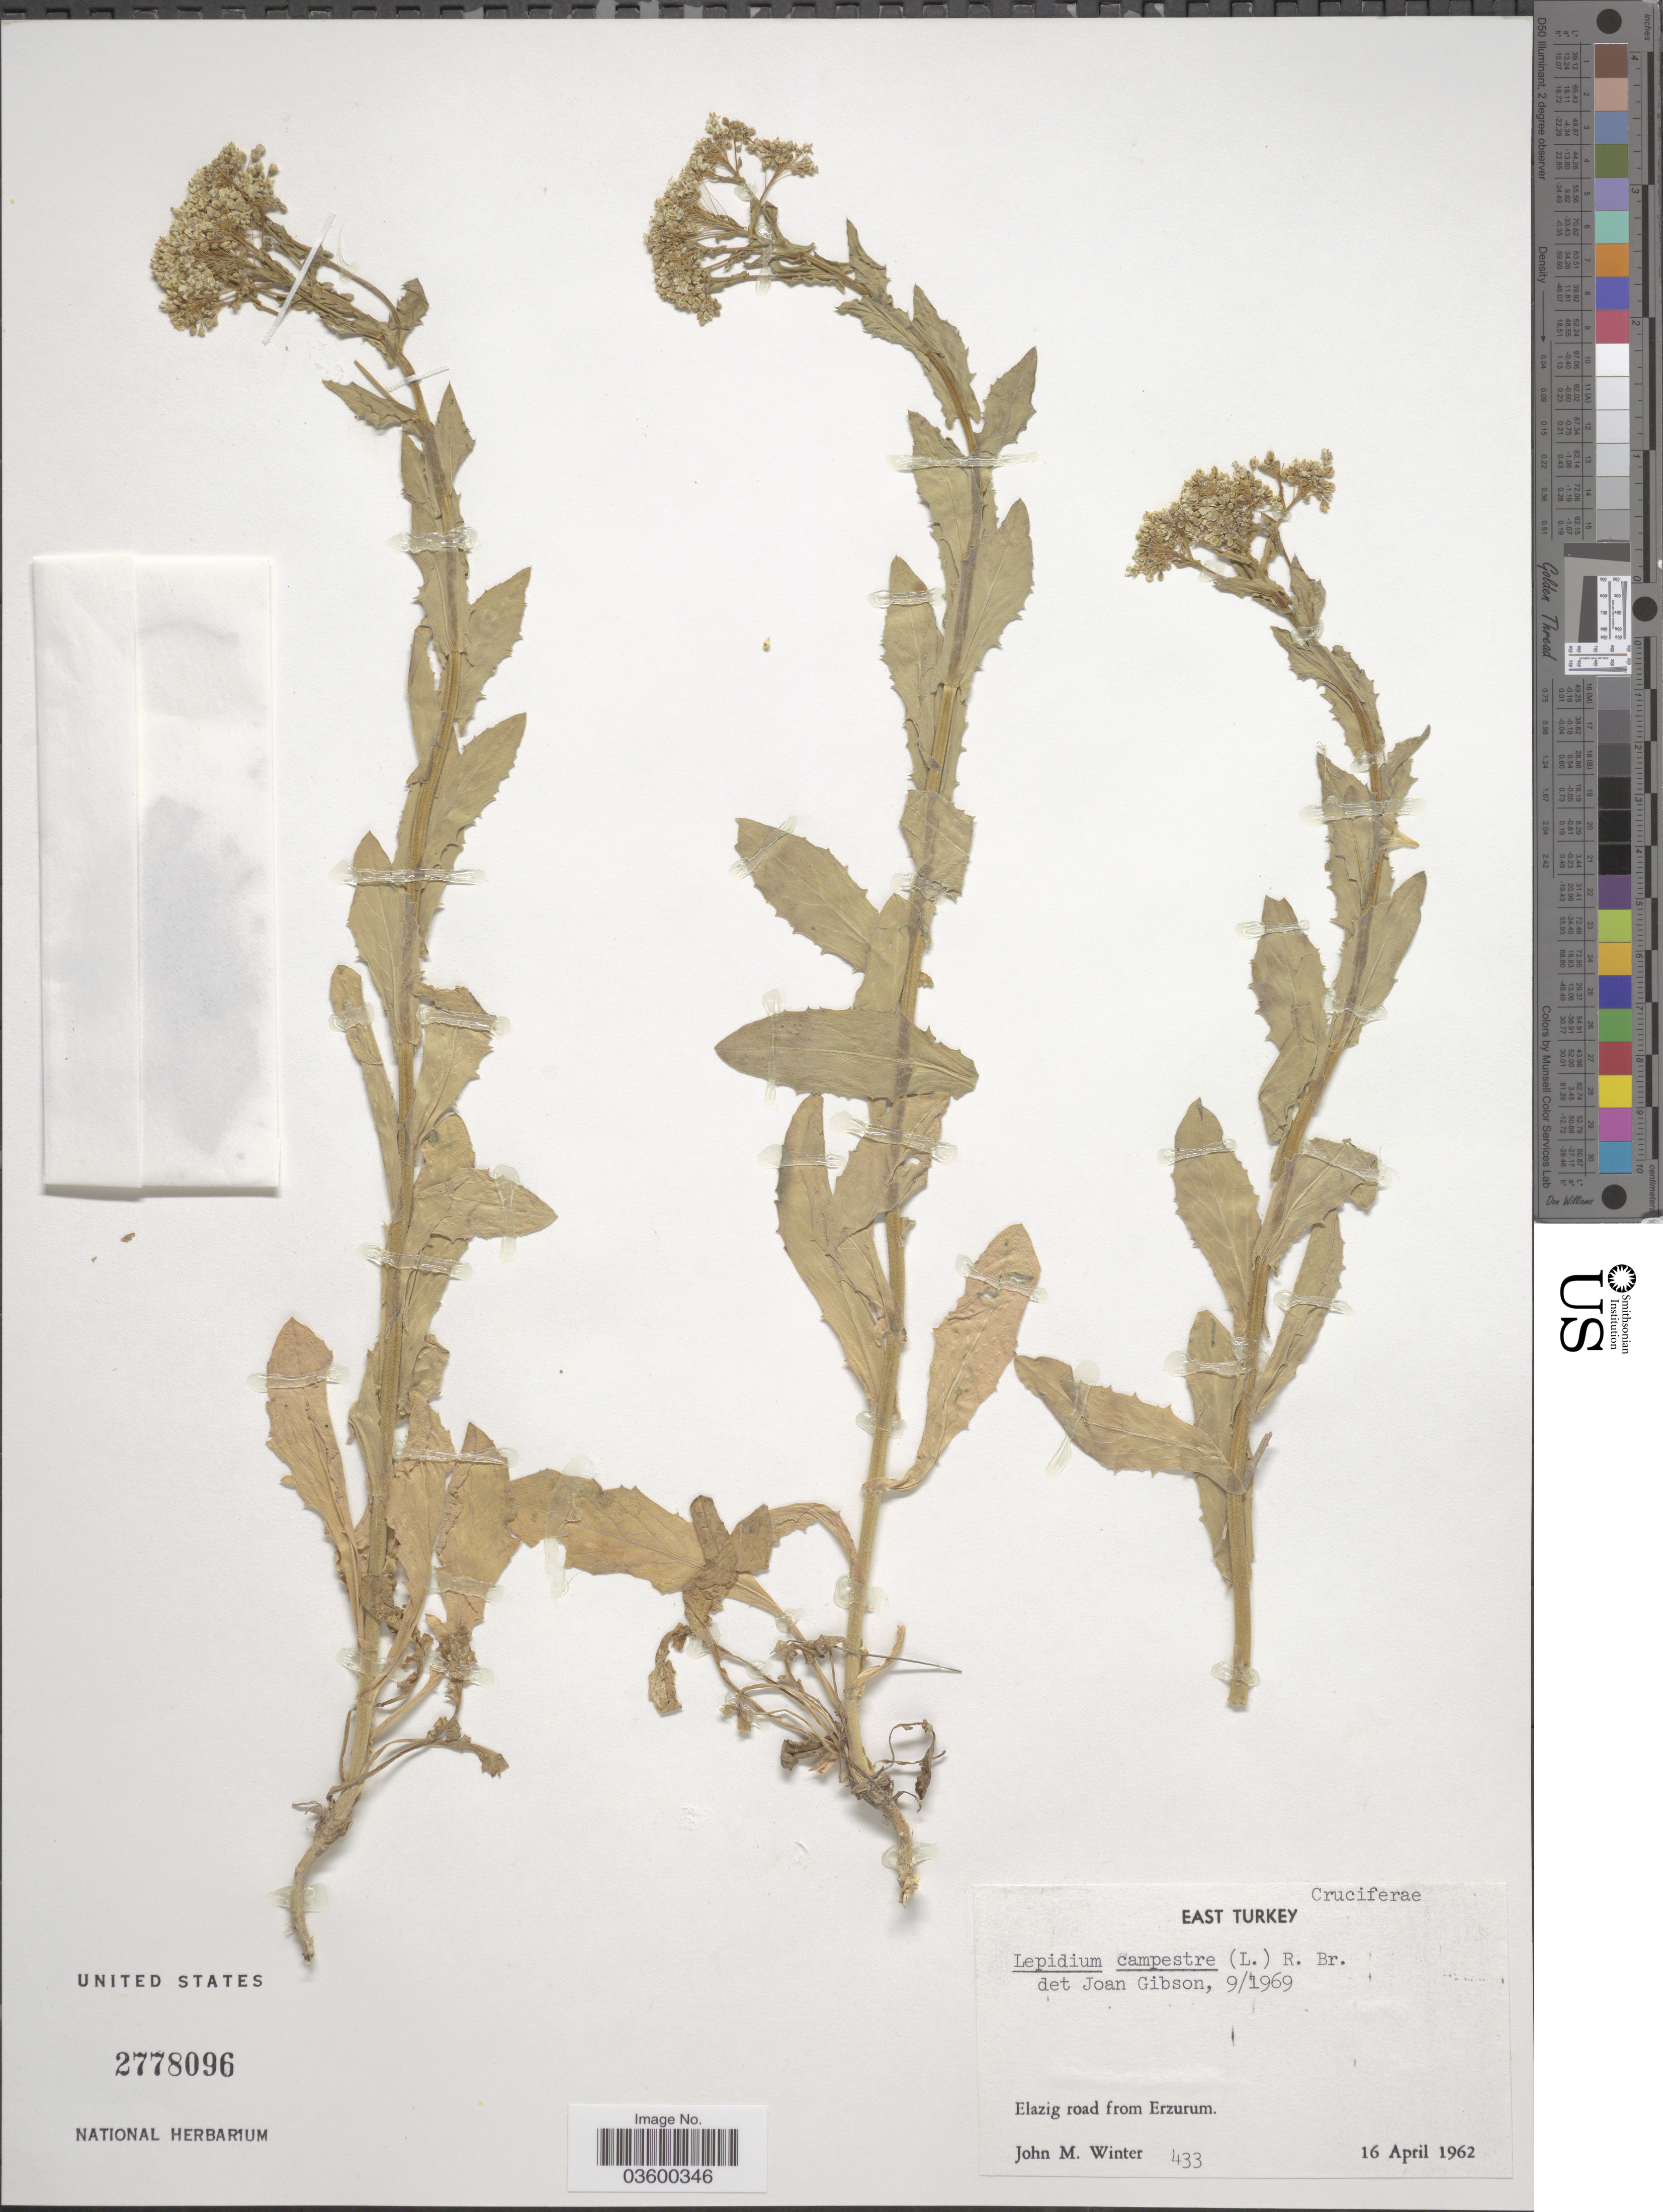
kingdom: Plantae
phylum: Tracheophyta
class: Magnoliopsida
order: Brassicales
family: Brassicaceae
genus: Lepidium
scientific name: Lepidium campestre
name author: (L.) W.T. Aiton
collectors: J. M. Winter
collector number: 433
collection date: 1962-04-16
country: Turkey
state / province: Erzurum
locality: East Turkey. Elazig road from Erzurum.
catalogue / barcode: US 2778096